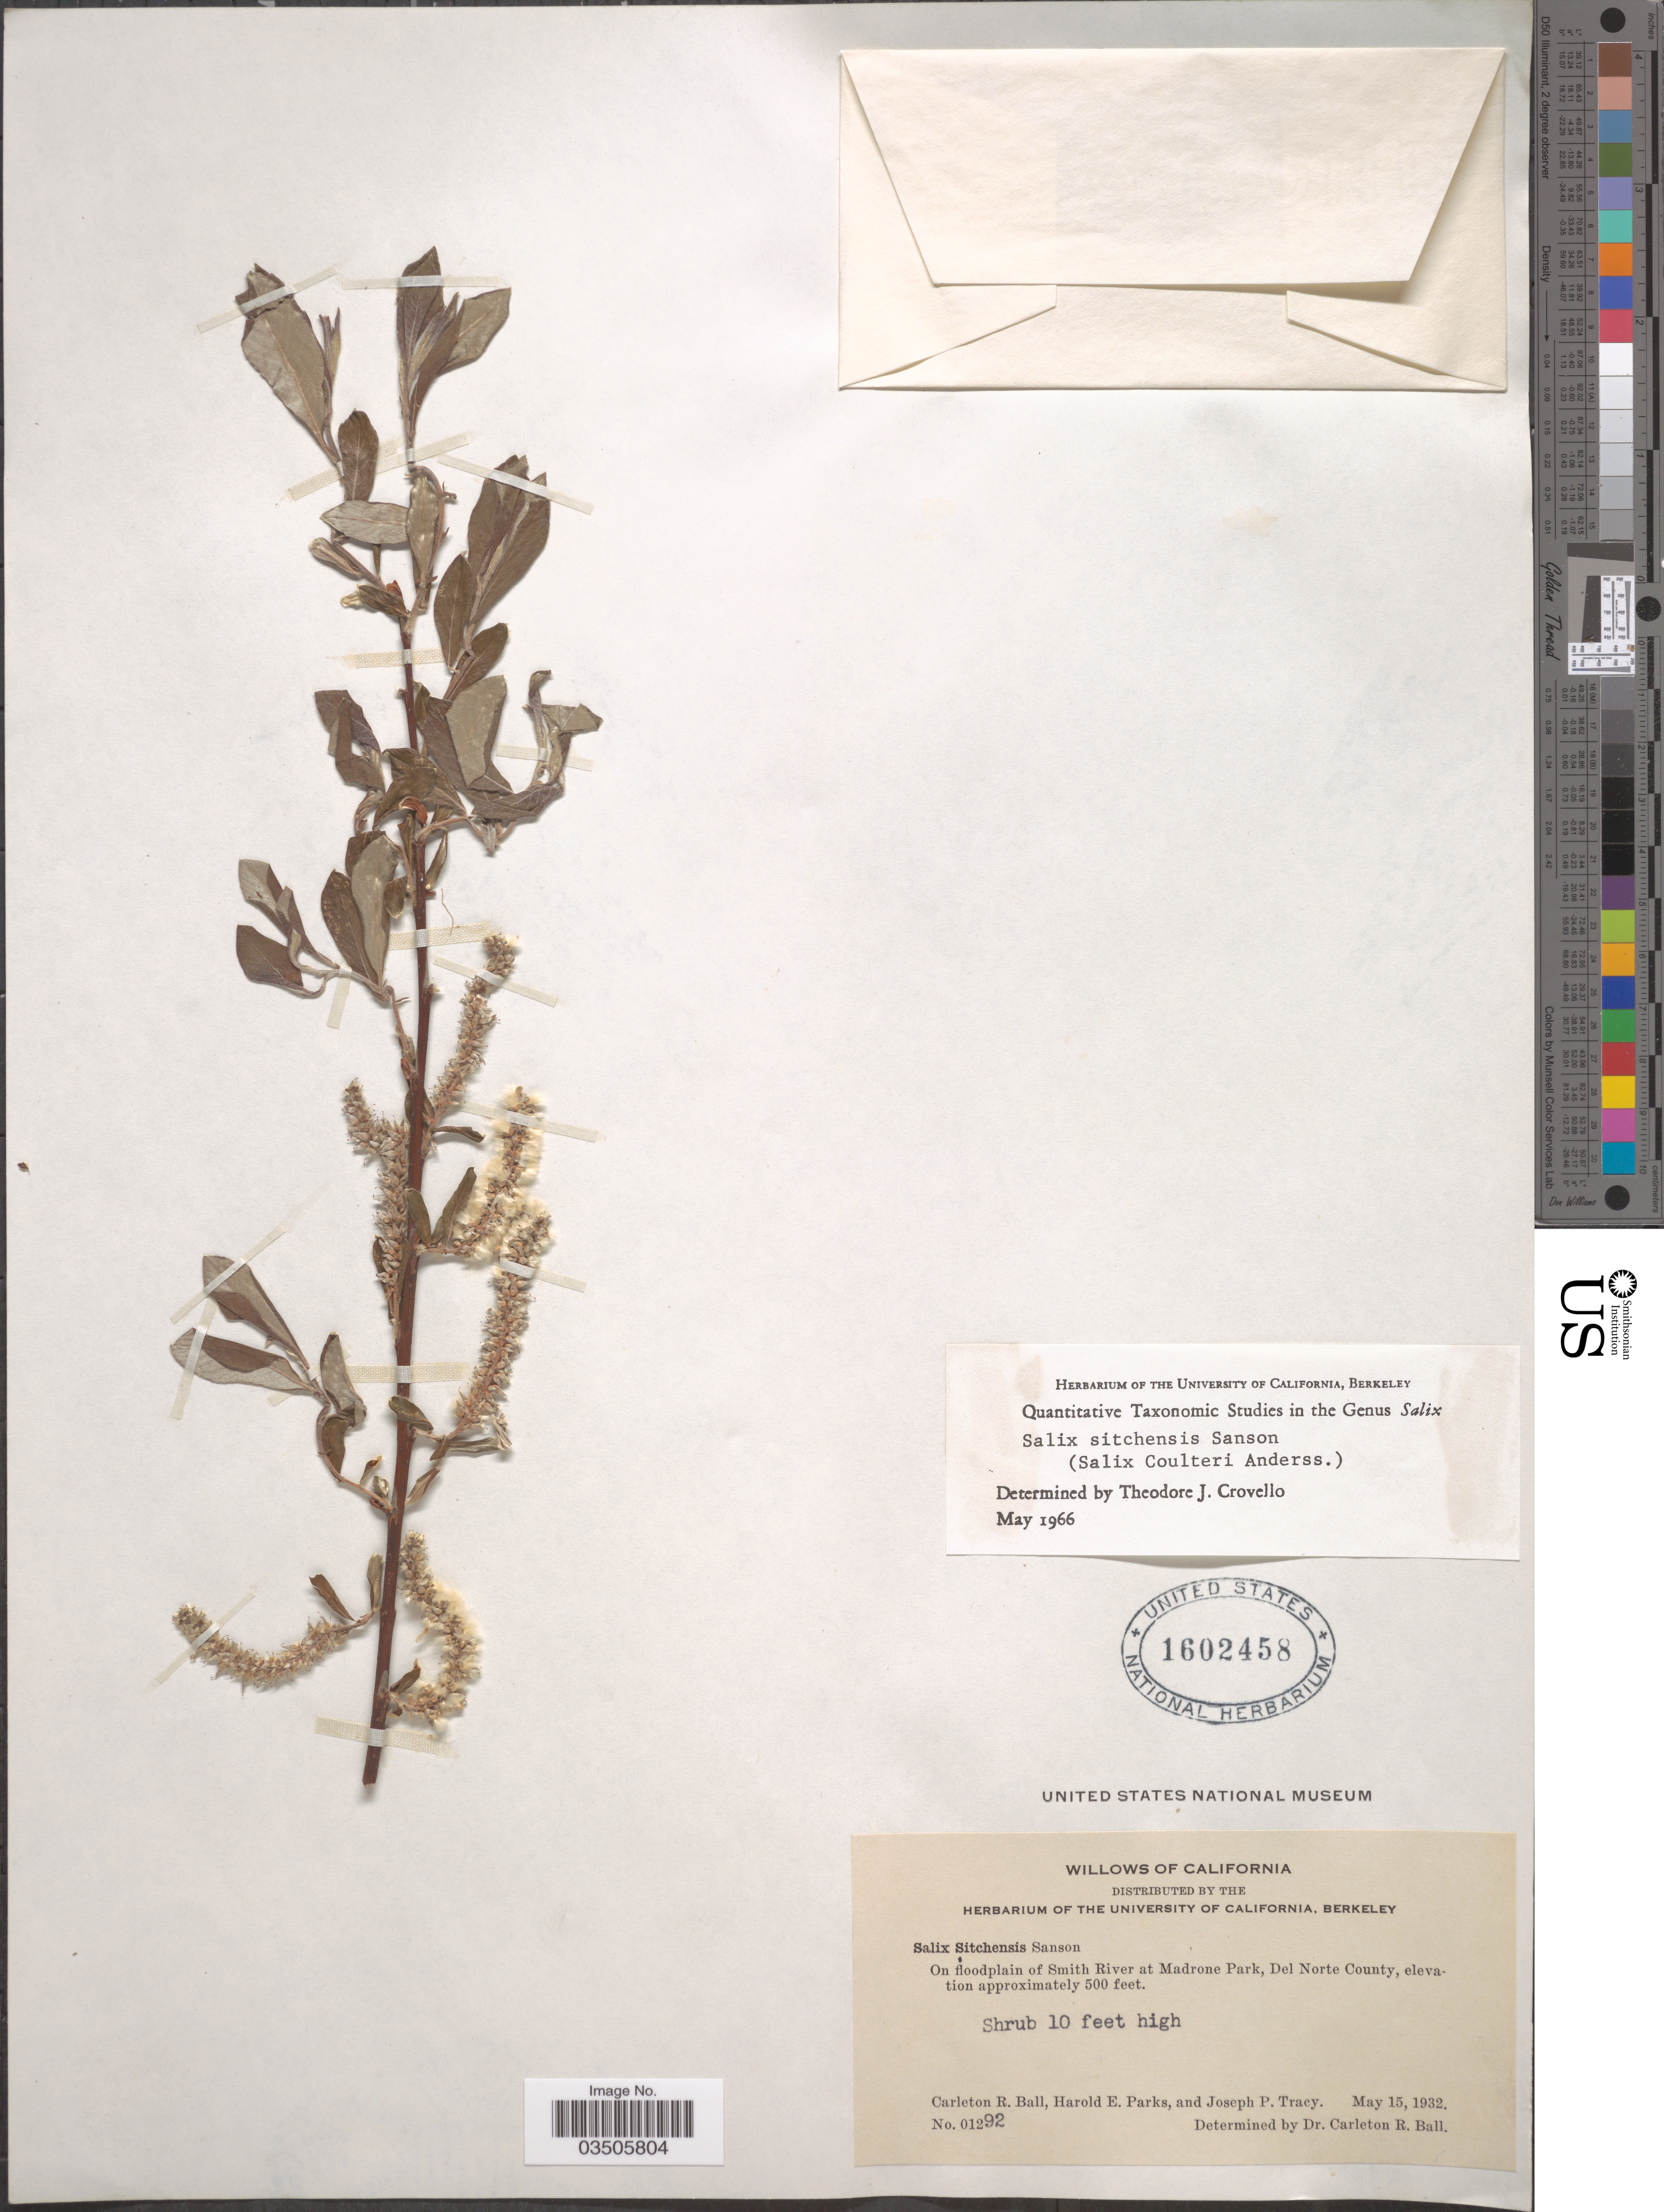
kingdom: Plantae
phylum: Tracheophyta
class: Magnoliopsida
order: Malpighiales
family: Salicaceae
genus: Salix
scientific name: Salix sitchensis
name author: Sanson ex Bong.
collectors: C. R. Ball, H. E. Parks & J. Tracy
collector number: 01292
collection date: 1932-05-15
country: United States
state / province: California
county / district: Del Norte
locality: On floodplain of Smith River at Madrone Park, Del Norte County.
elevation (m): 152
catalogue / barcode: US 1602458